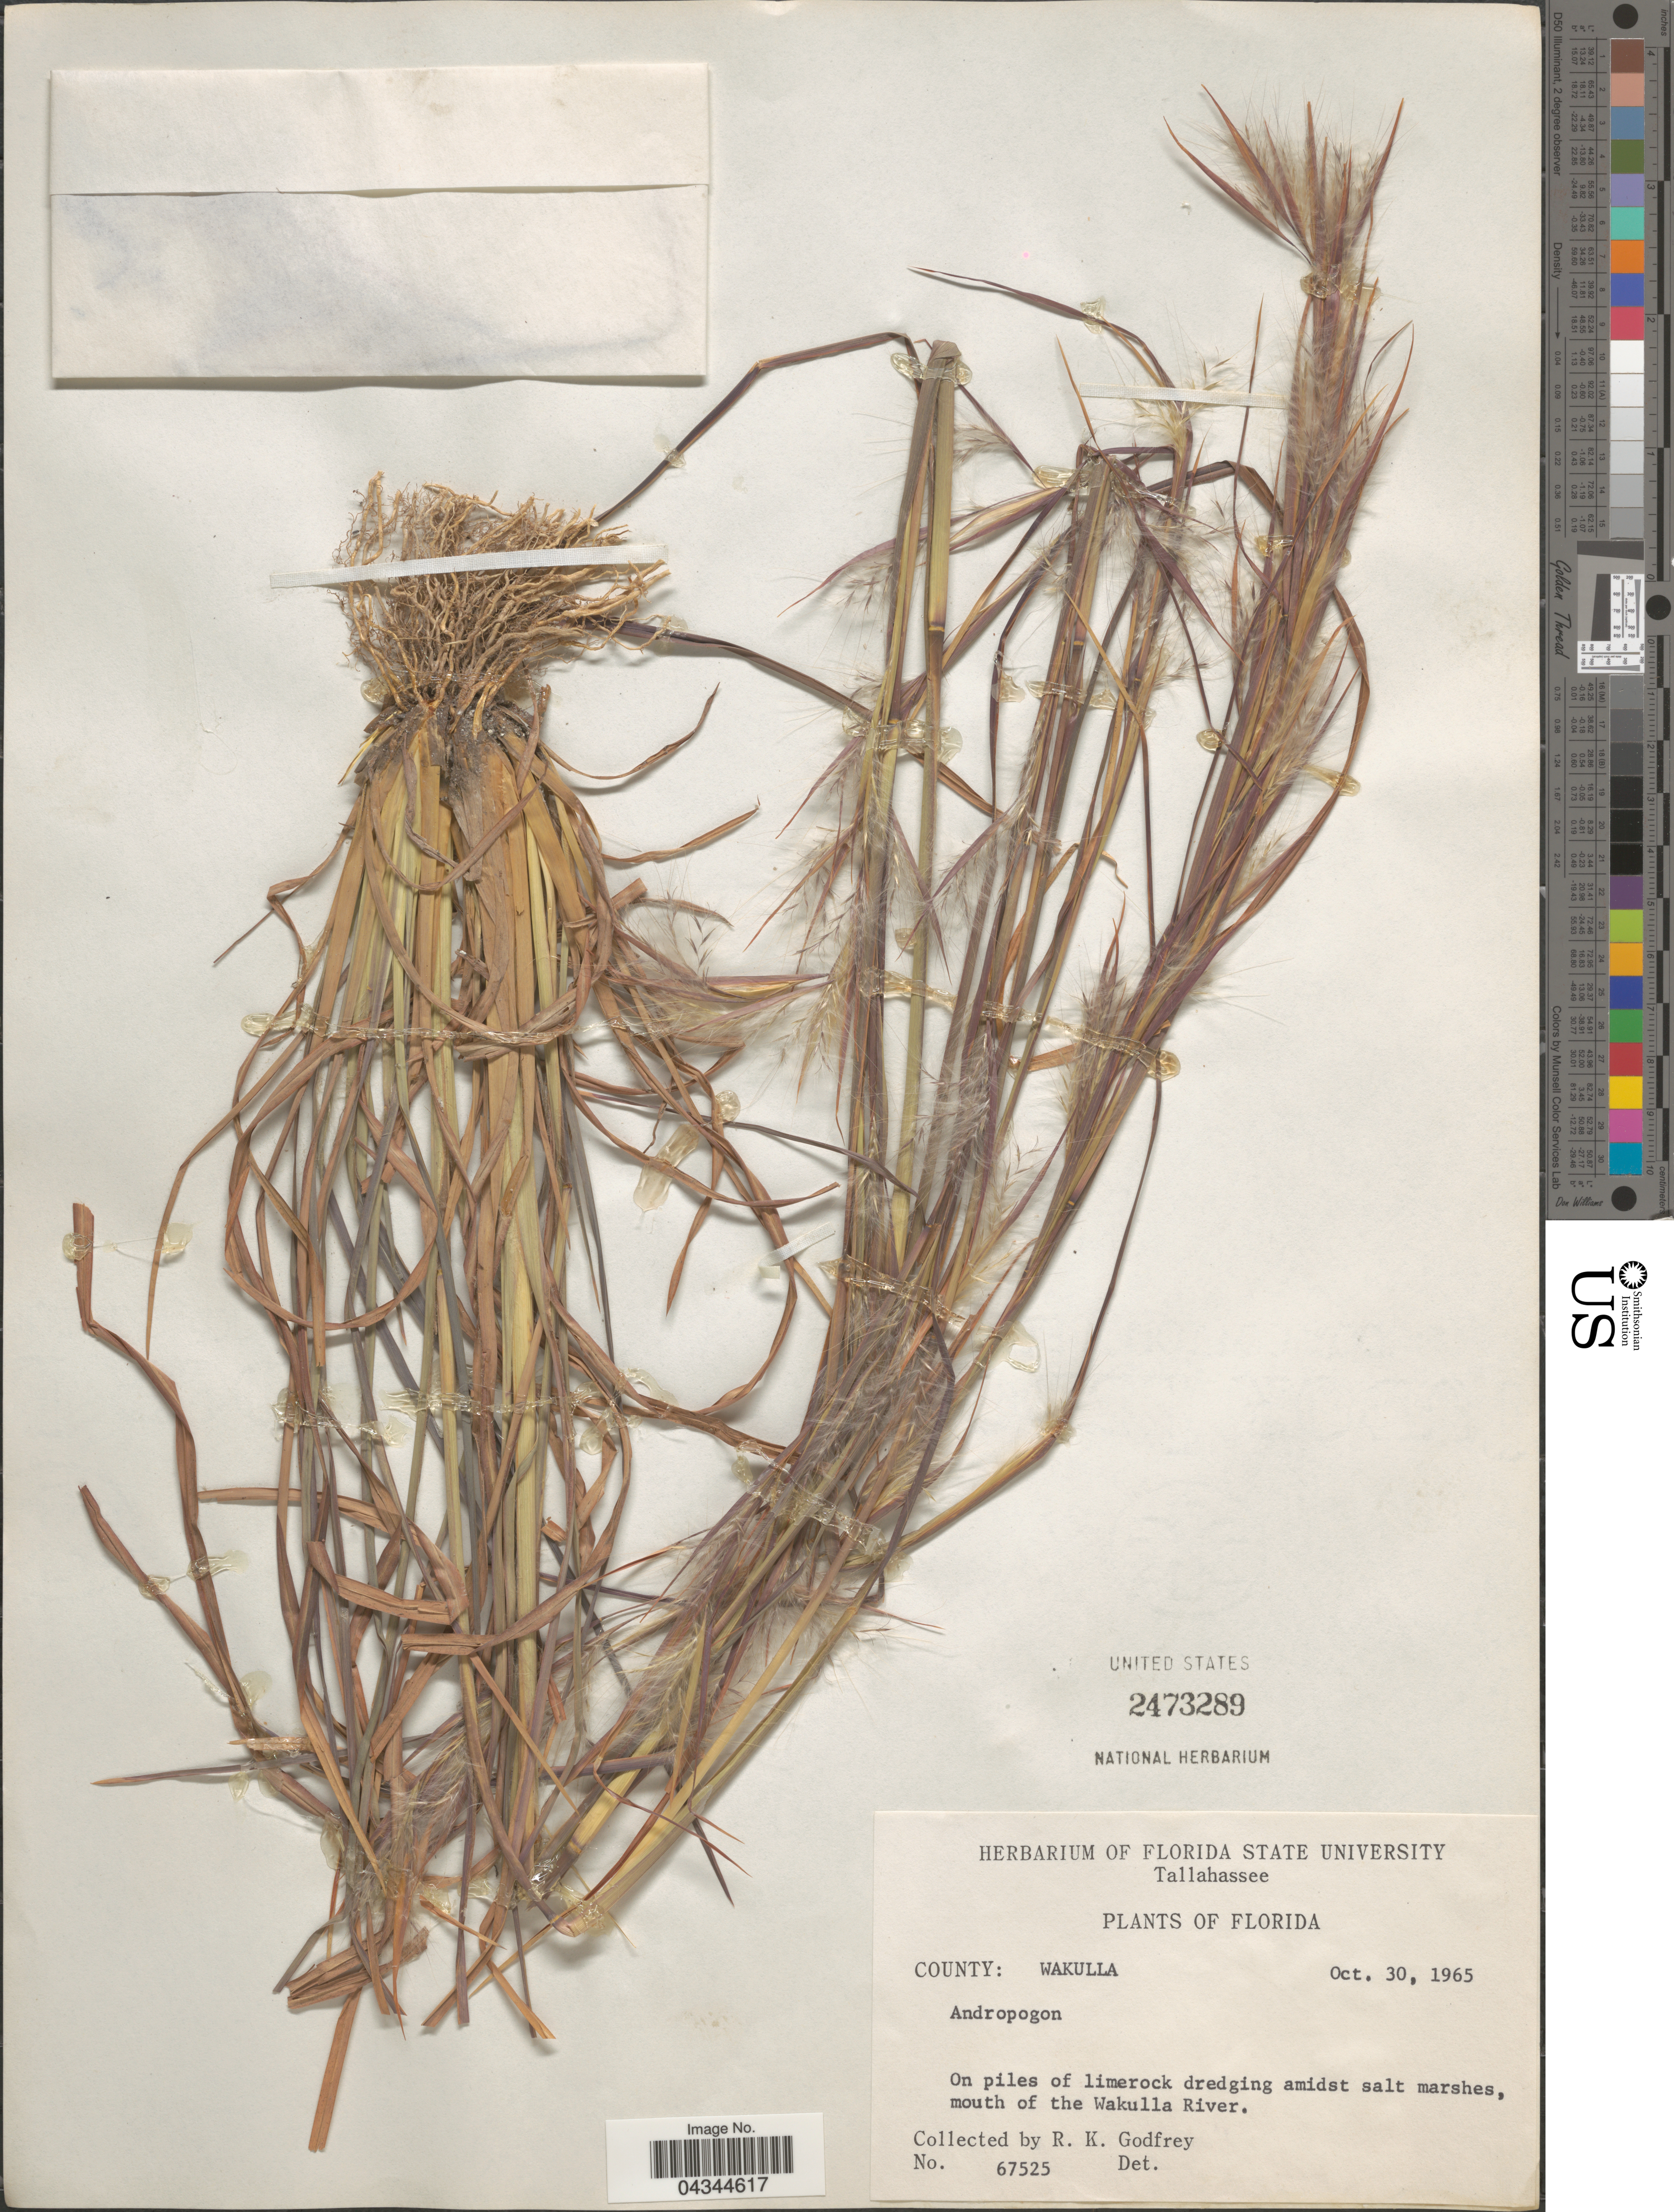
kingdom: Plantae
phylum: Tracheophyta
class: Liliopsida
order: Poales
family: Poaceae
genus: Andropogon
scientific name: Andropogon sp.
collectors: R. K. Godfrey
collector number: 67525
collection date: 1965-10-30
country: United States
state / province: Florida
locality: County: Wakulla. Mouth of the Wakulla River.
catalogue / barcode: US 2473289